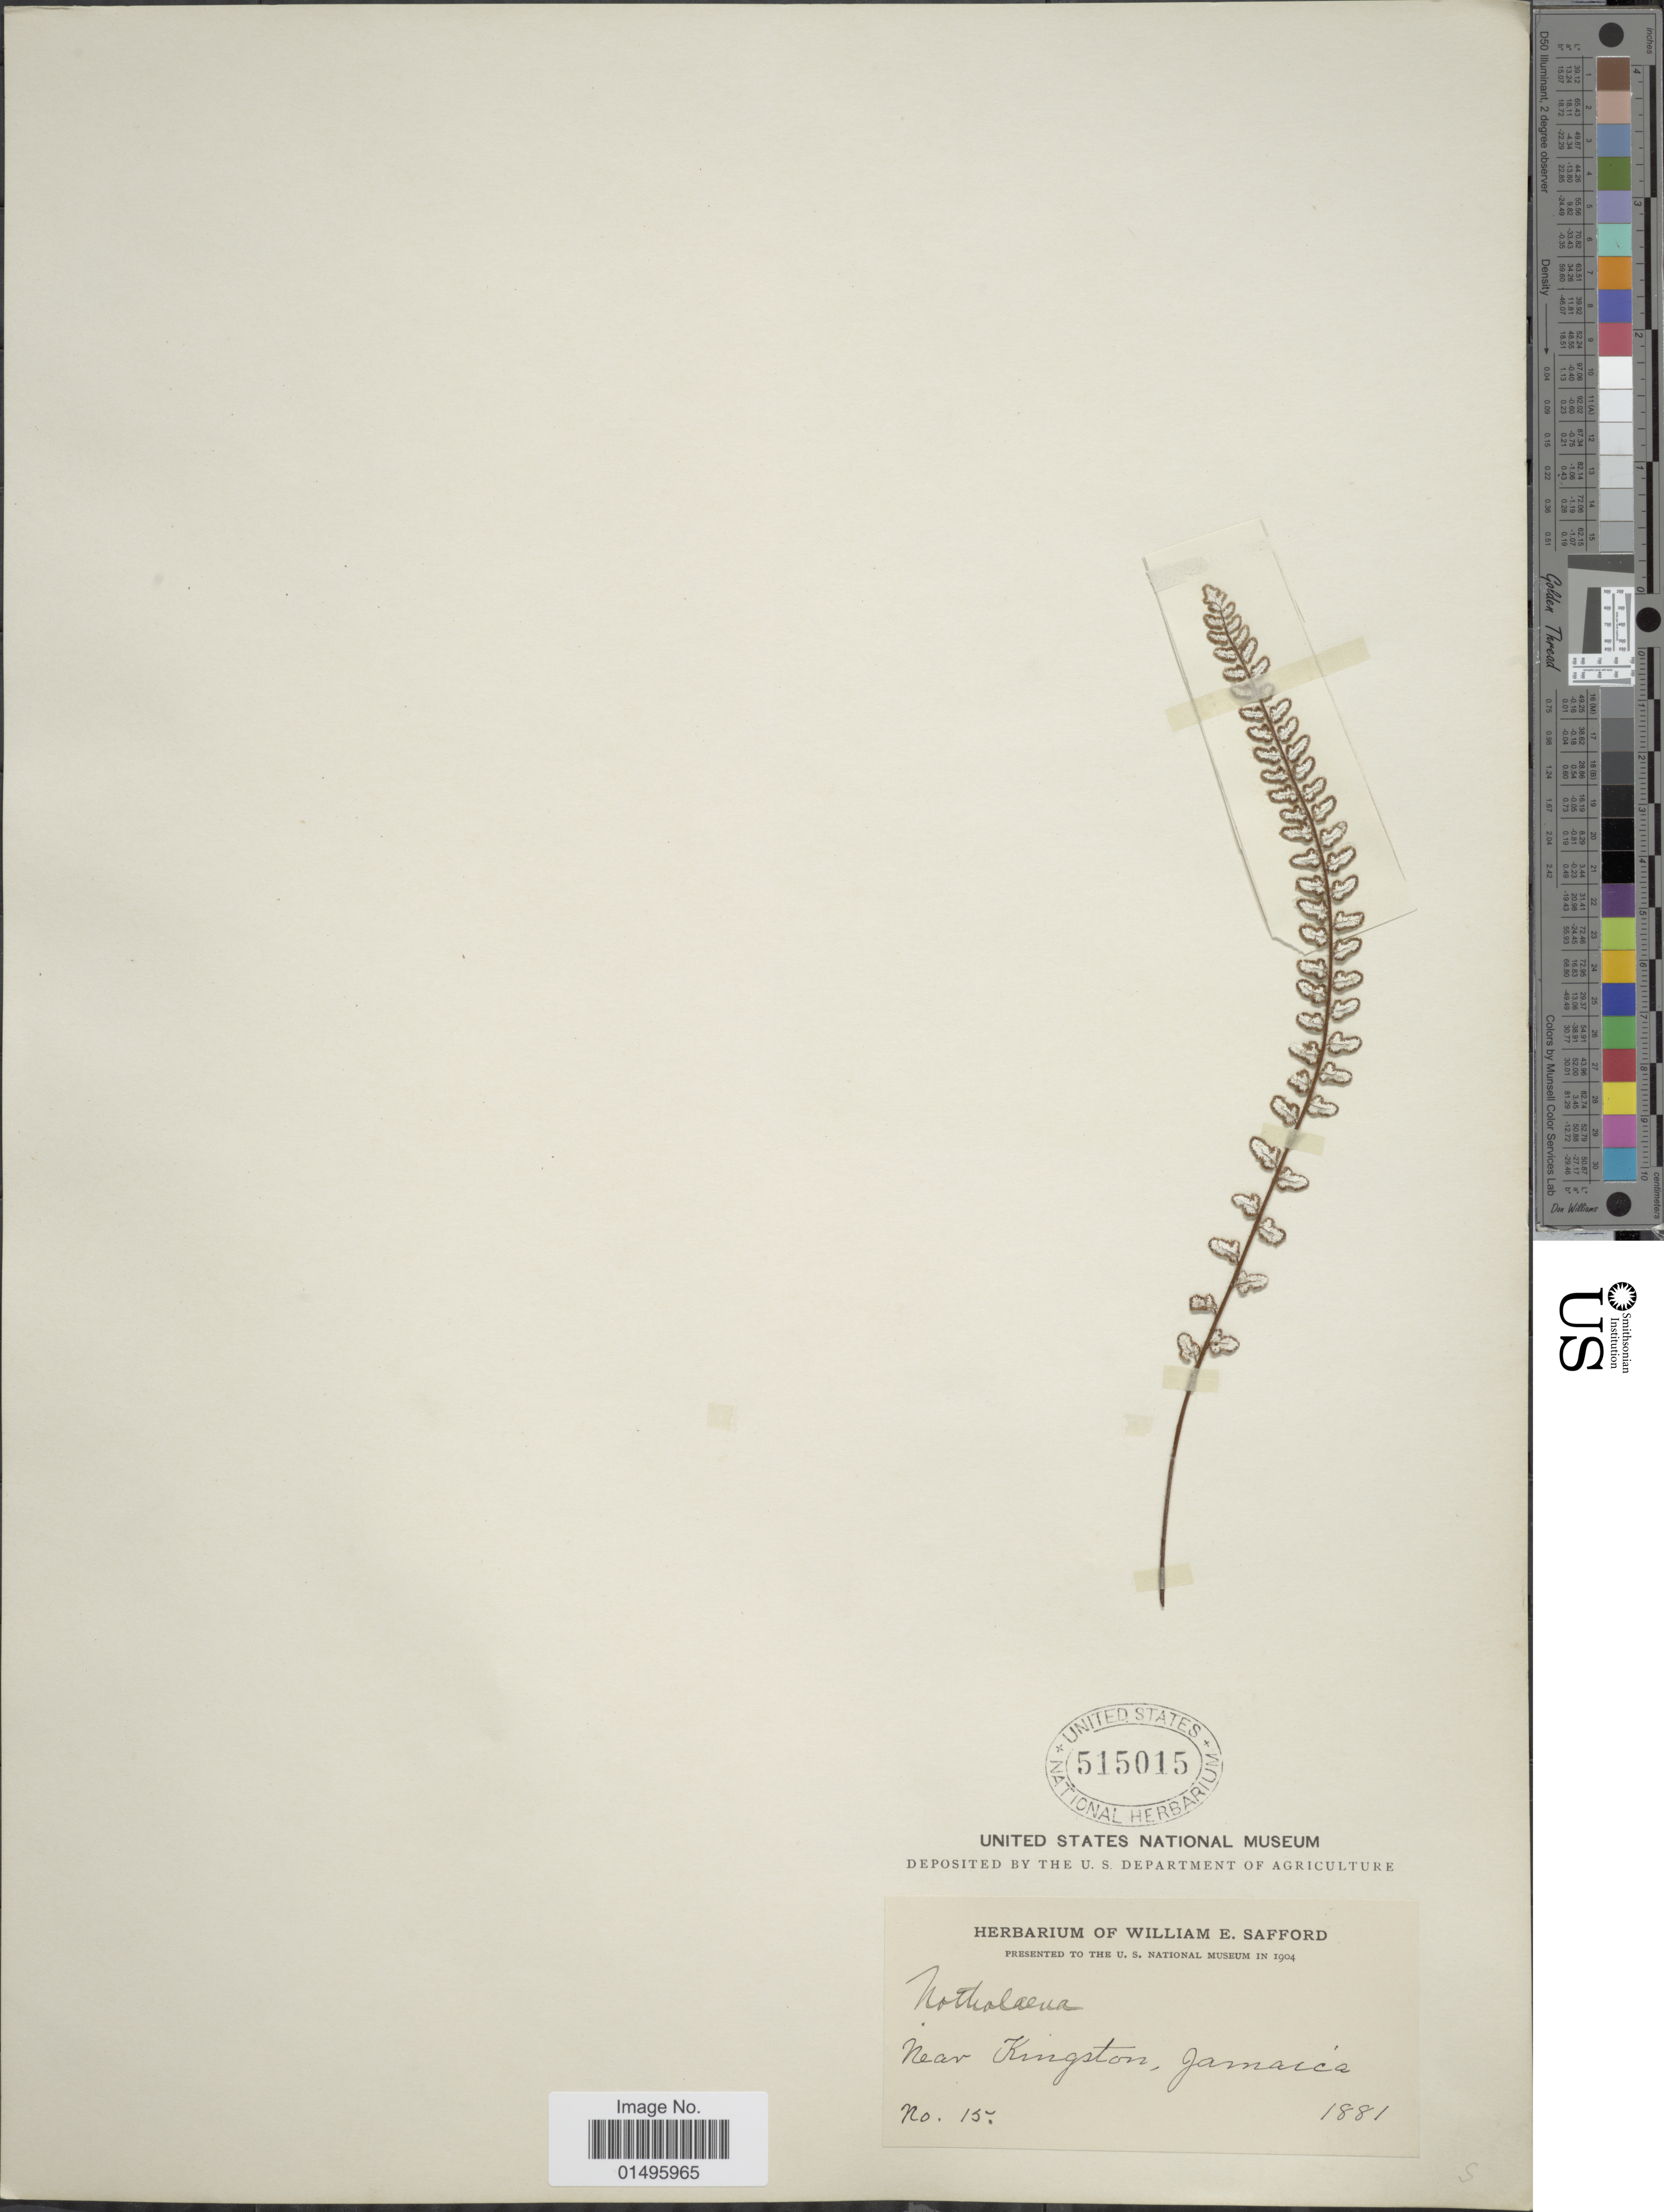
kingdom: Plantae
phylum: Tracheophyta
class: Polypodiopsida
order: Polypodiales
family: Pteridaceae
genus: Notholaena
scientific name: Notholaena trichomanoides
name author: (L.) Desv.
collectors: W. E. Safford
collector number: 15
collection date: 1881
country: Jamaica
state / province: Kingston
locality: Jamaica, near Kingston.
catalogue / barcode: US 515015